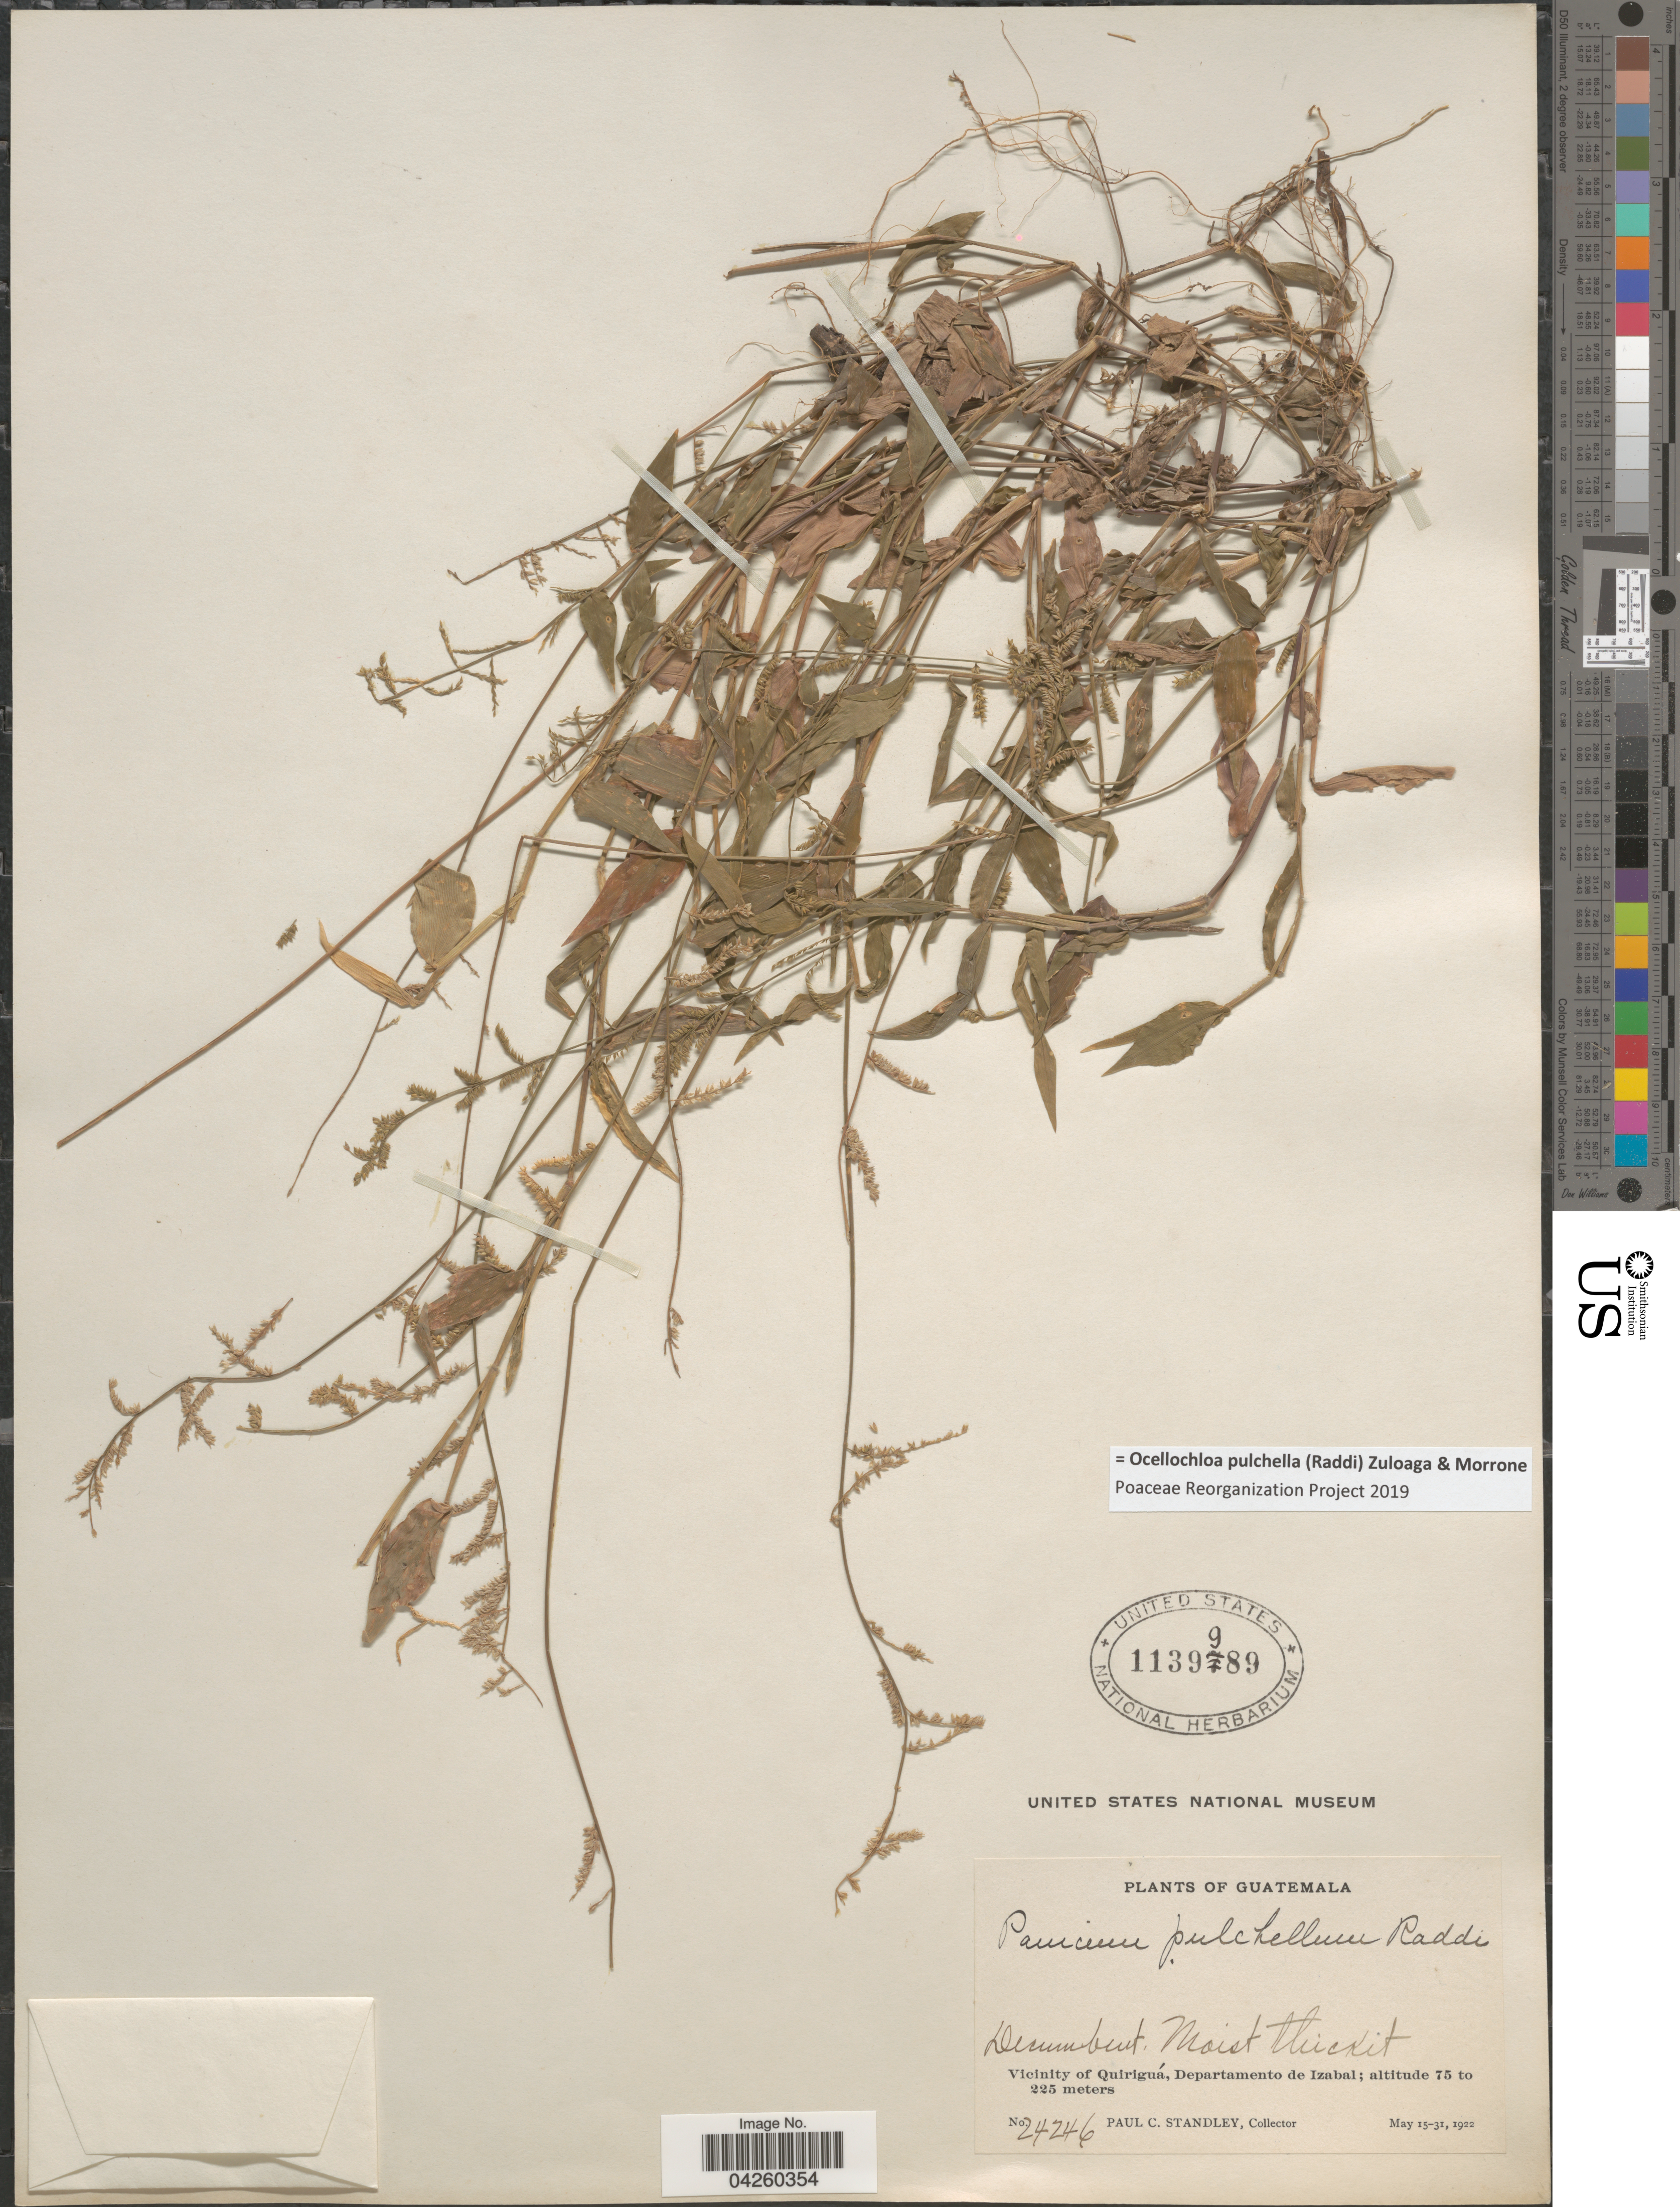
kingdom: Plantae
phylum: Tracheophyta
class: Liliopsida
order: Poales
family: Poaceae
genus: Ocellochloa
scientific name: Ocellochloa pulchella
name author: (Raddi) Zuloaga & Morrone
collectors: P. C. Standley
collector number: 24246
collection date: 1922-05-15/1922-05-31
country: Guatemala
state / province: Izabal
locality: Vicinity of Quiriguá, Departamento de Izabal.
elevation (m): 75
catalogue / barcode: US 1139989